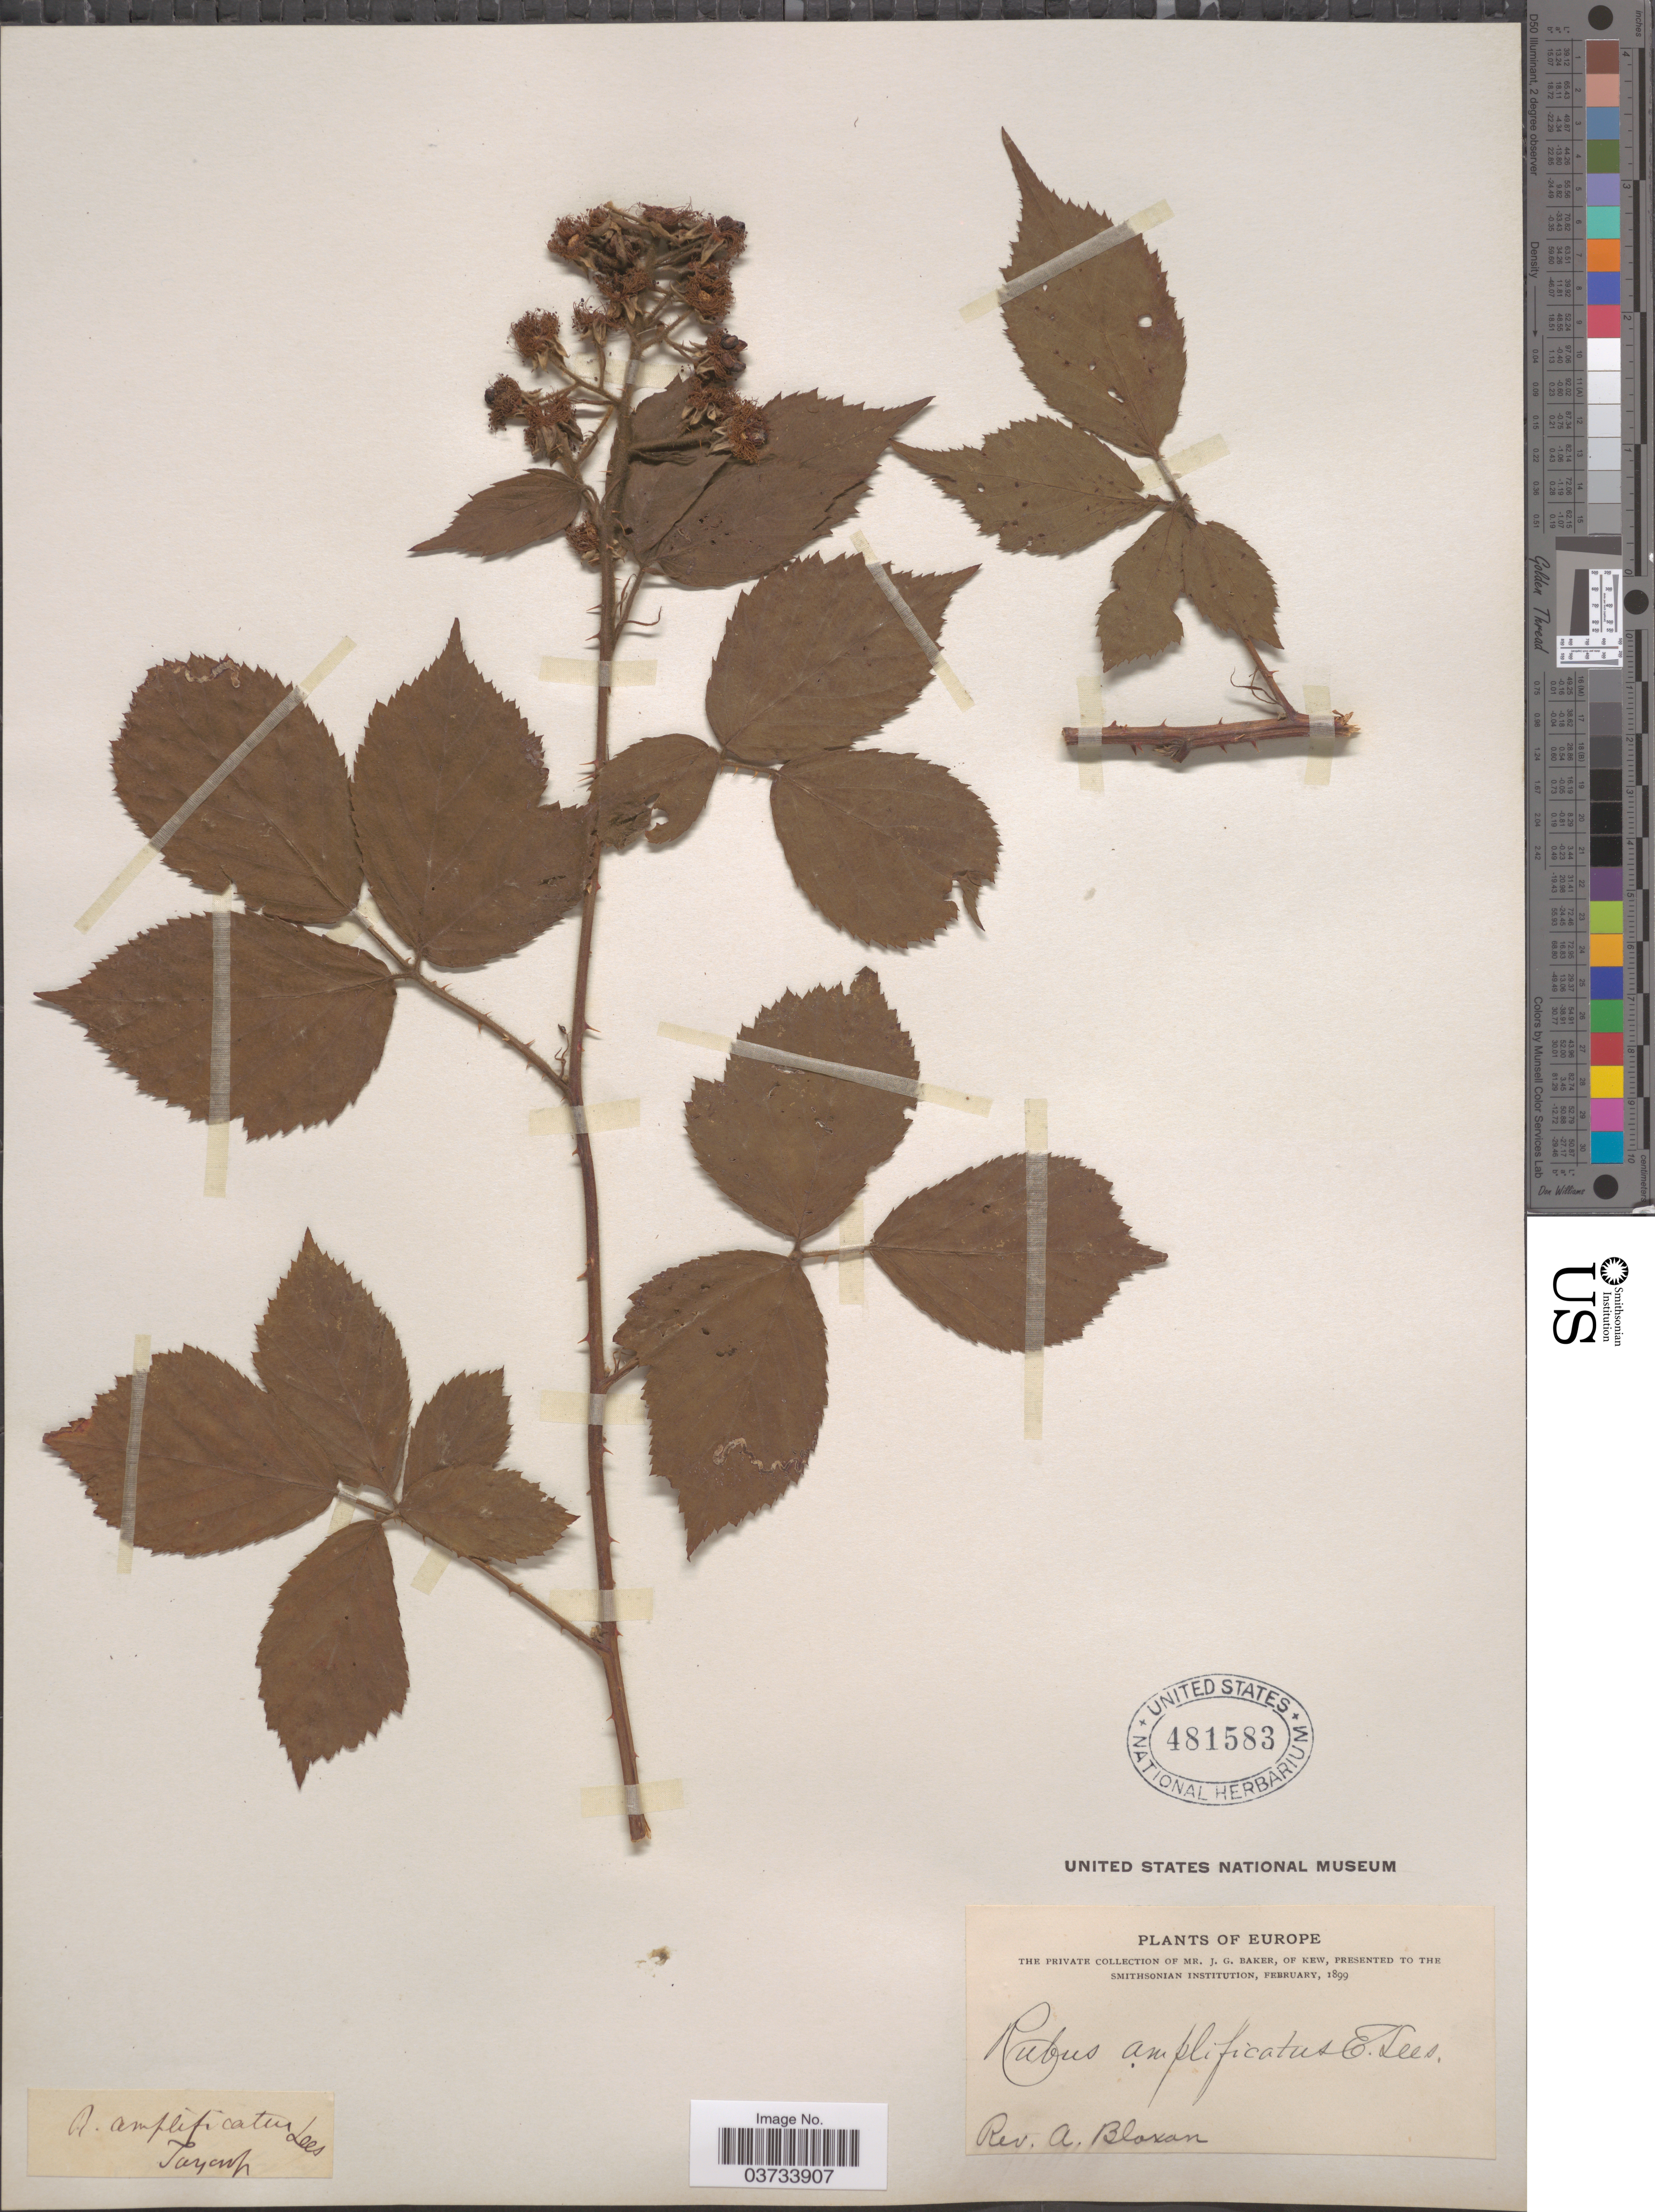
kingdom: Plantae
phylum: Tracheophyta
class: Magnoliopsida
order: Rosales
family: Rosaceae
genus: Rubus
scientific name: Rubus amplificatus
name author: Lees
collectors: A. Bloxam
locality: Europe.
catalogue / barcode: US 481583